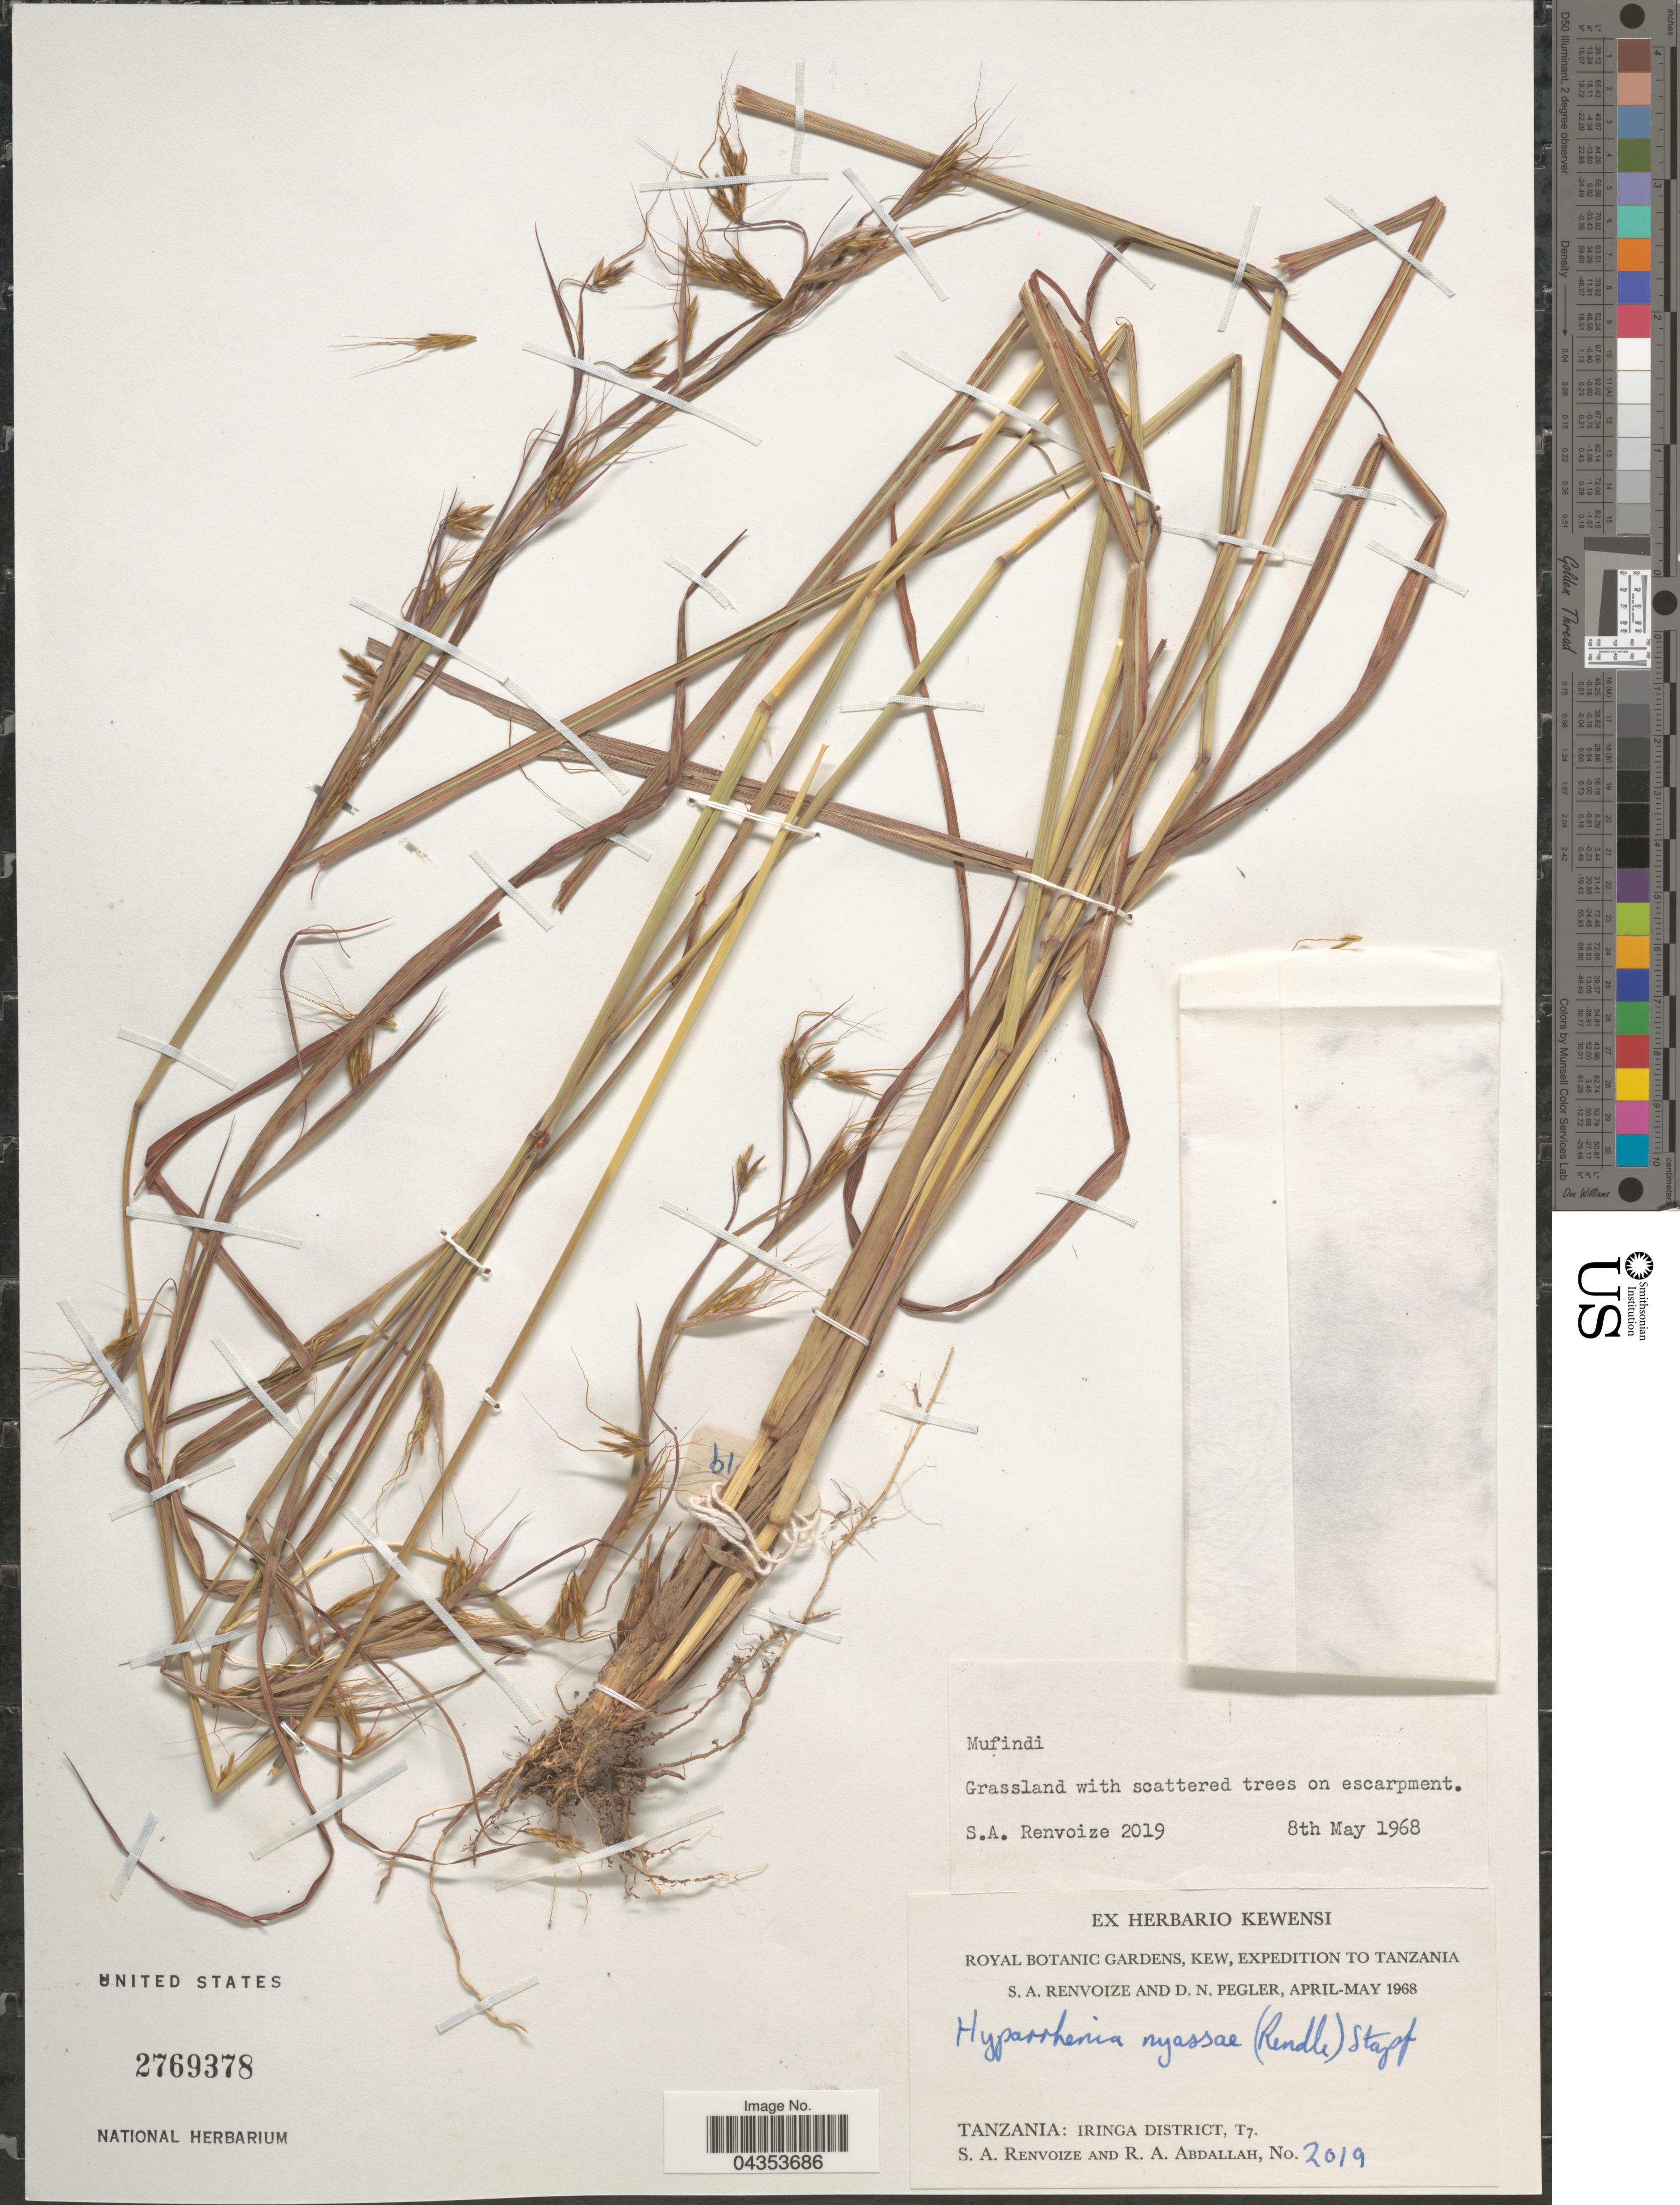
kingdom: Plantae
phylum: Tracheophyta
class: Liliopsida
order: Poales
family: Poaceae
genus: Hyparrhenia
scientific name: Hyparrhenia nyassae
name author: (Rendle) Stapf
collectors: S. A. Renvoize & R. Abdallah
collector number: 2019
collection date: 1968-05-08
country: Tanzania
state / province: Iringa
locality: Royal Botanic Gardens, Kew, Expedtion to Tanzania. Iringa District, T7. Mufindi.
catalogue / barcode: US 2769378